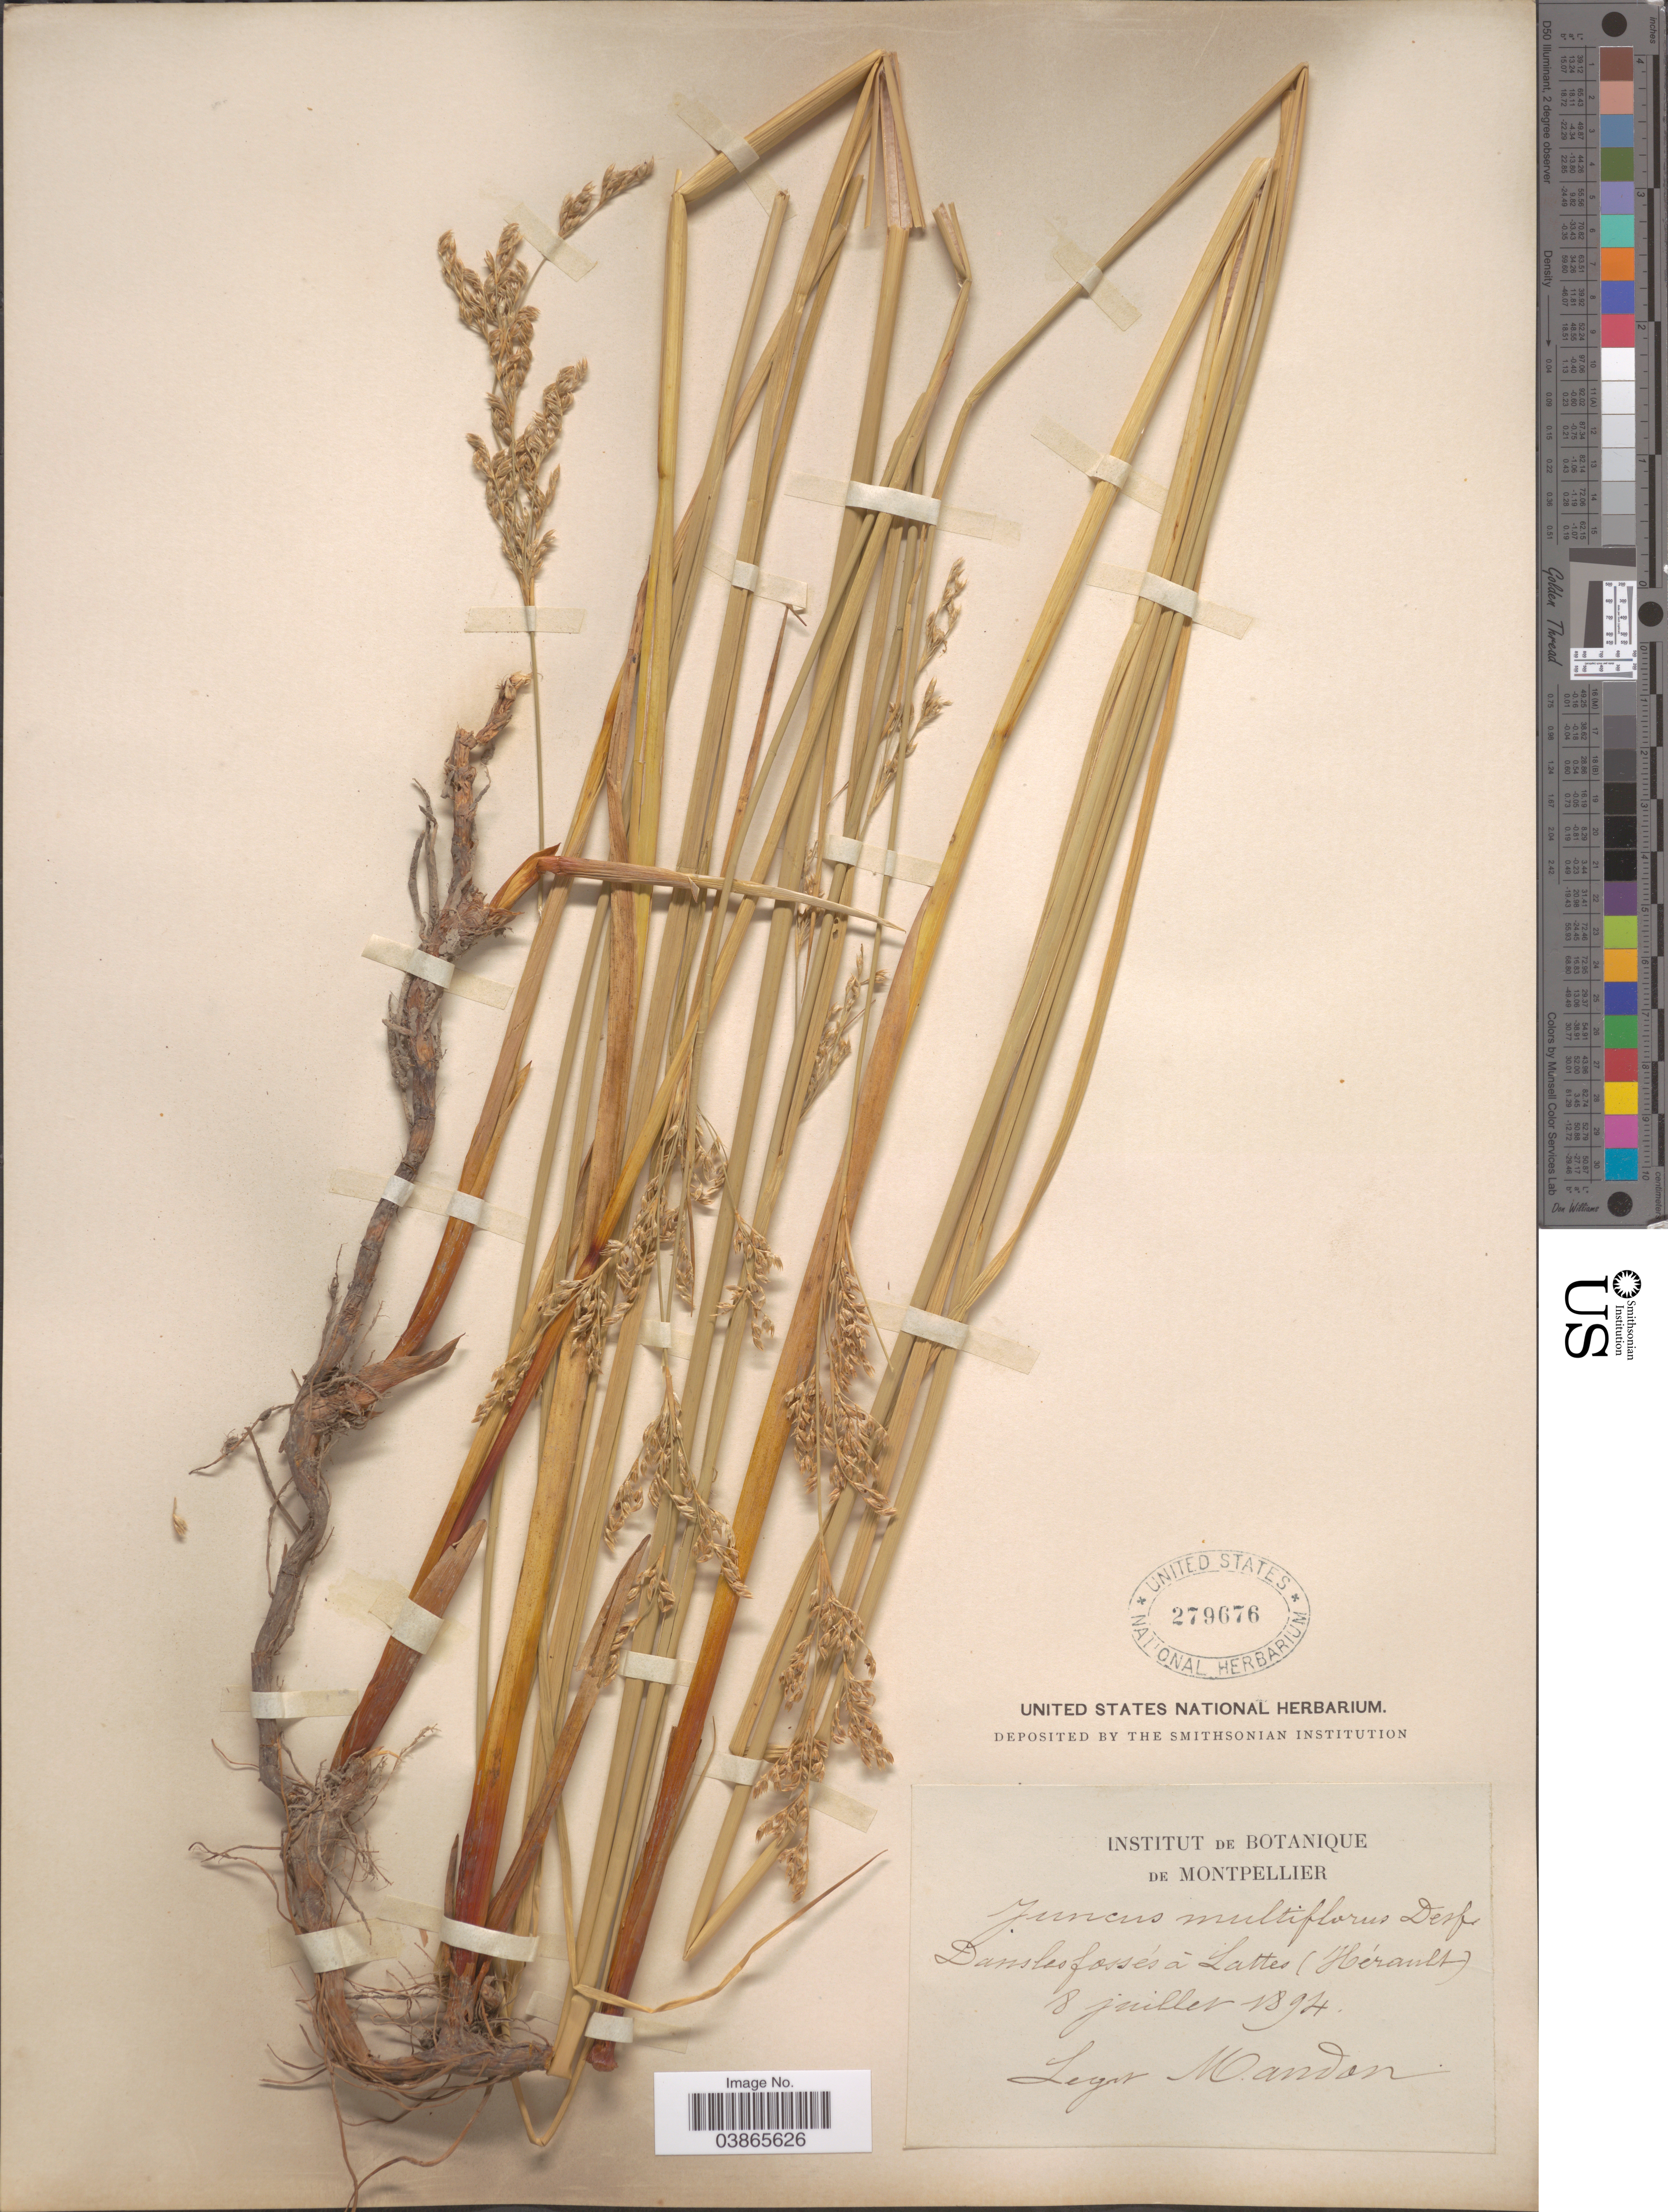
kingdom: Plantae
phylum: Tracheophyta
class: Liliopsida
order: Poales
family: Juncaceae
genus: Juncus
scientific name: Juncus multiflorus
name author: Ehrh.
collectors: Mandon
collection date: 1894-07-18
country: France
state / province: Occitanie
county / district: Hérault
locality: Dans les fossés á Lattes (Hérault).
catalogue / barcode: US 279676